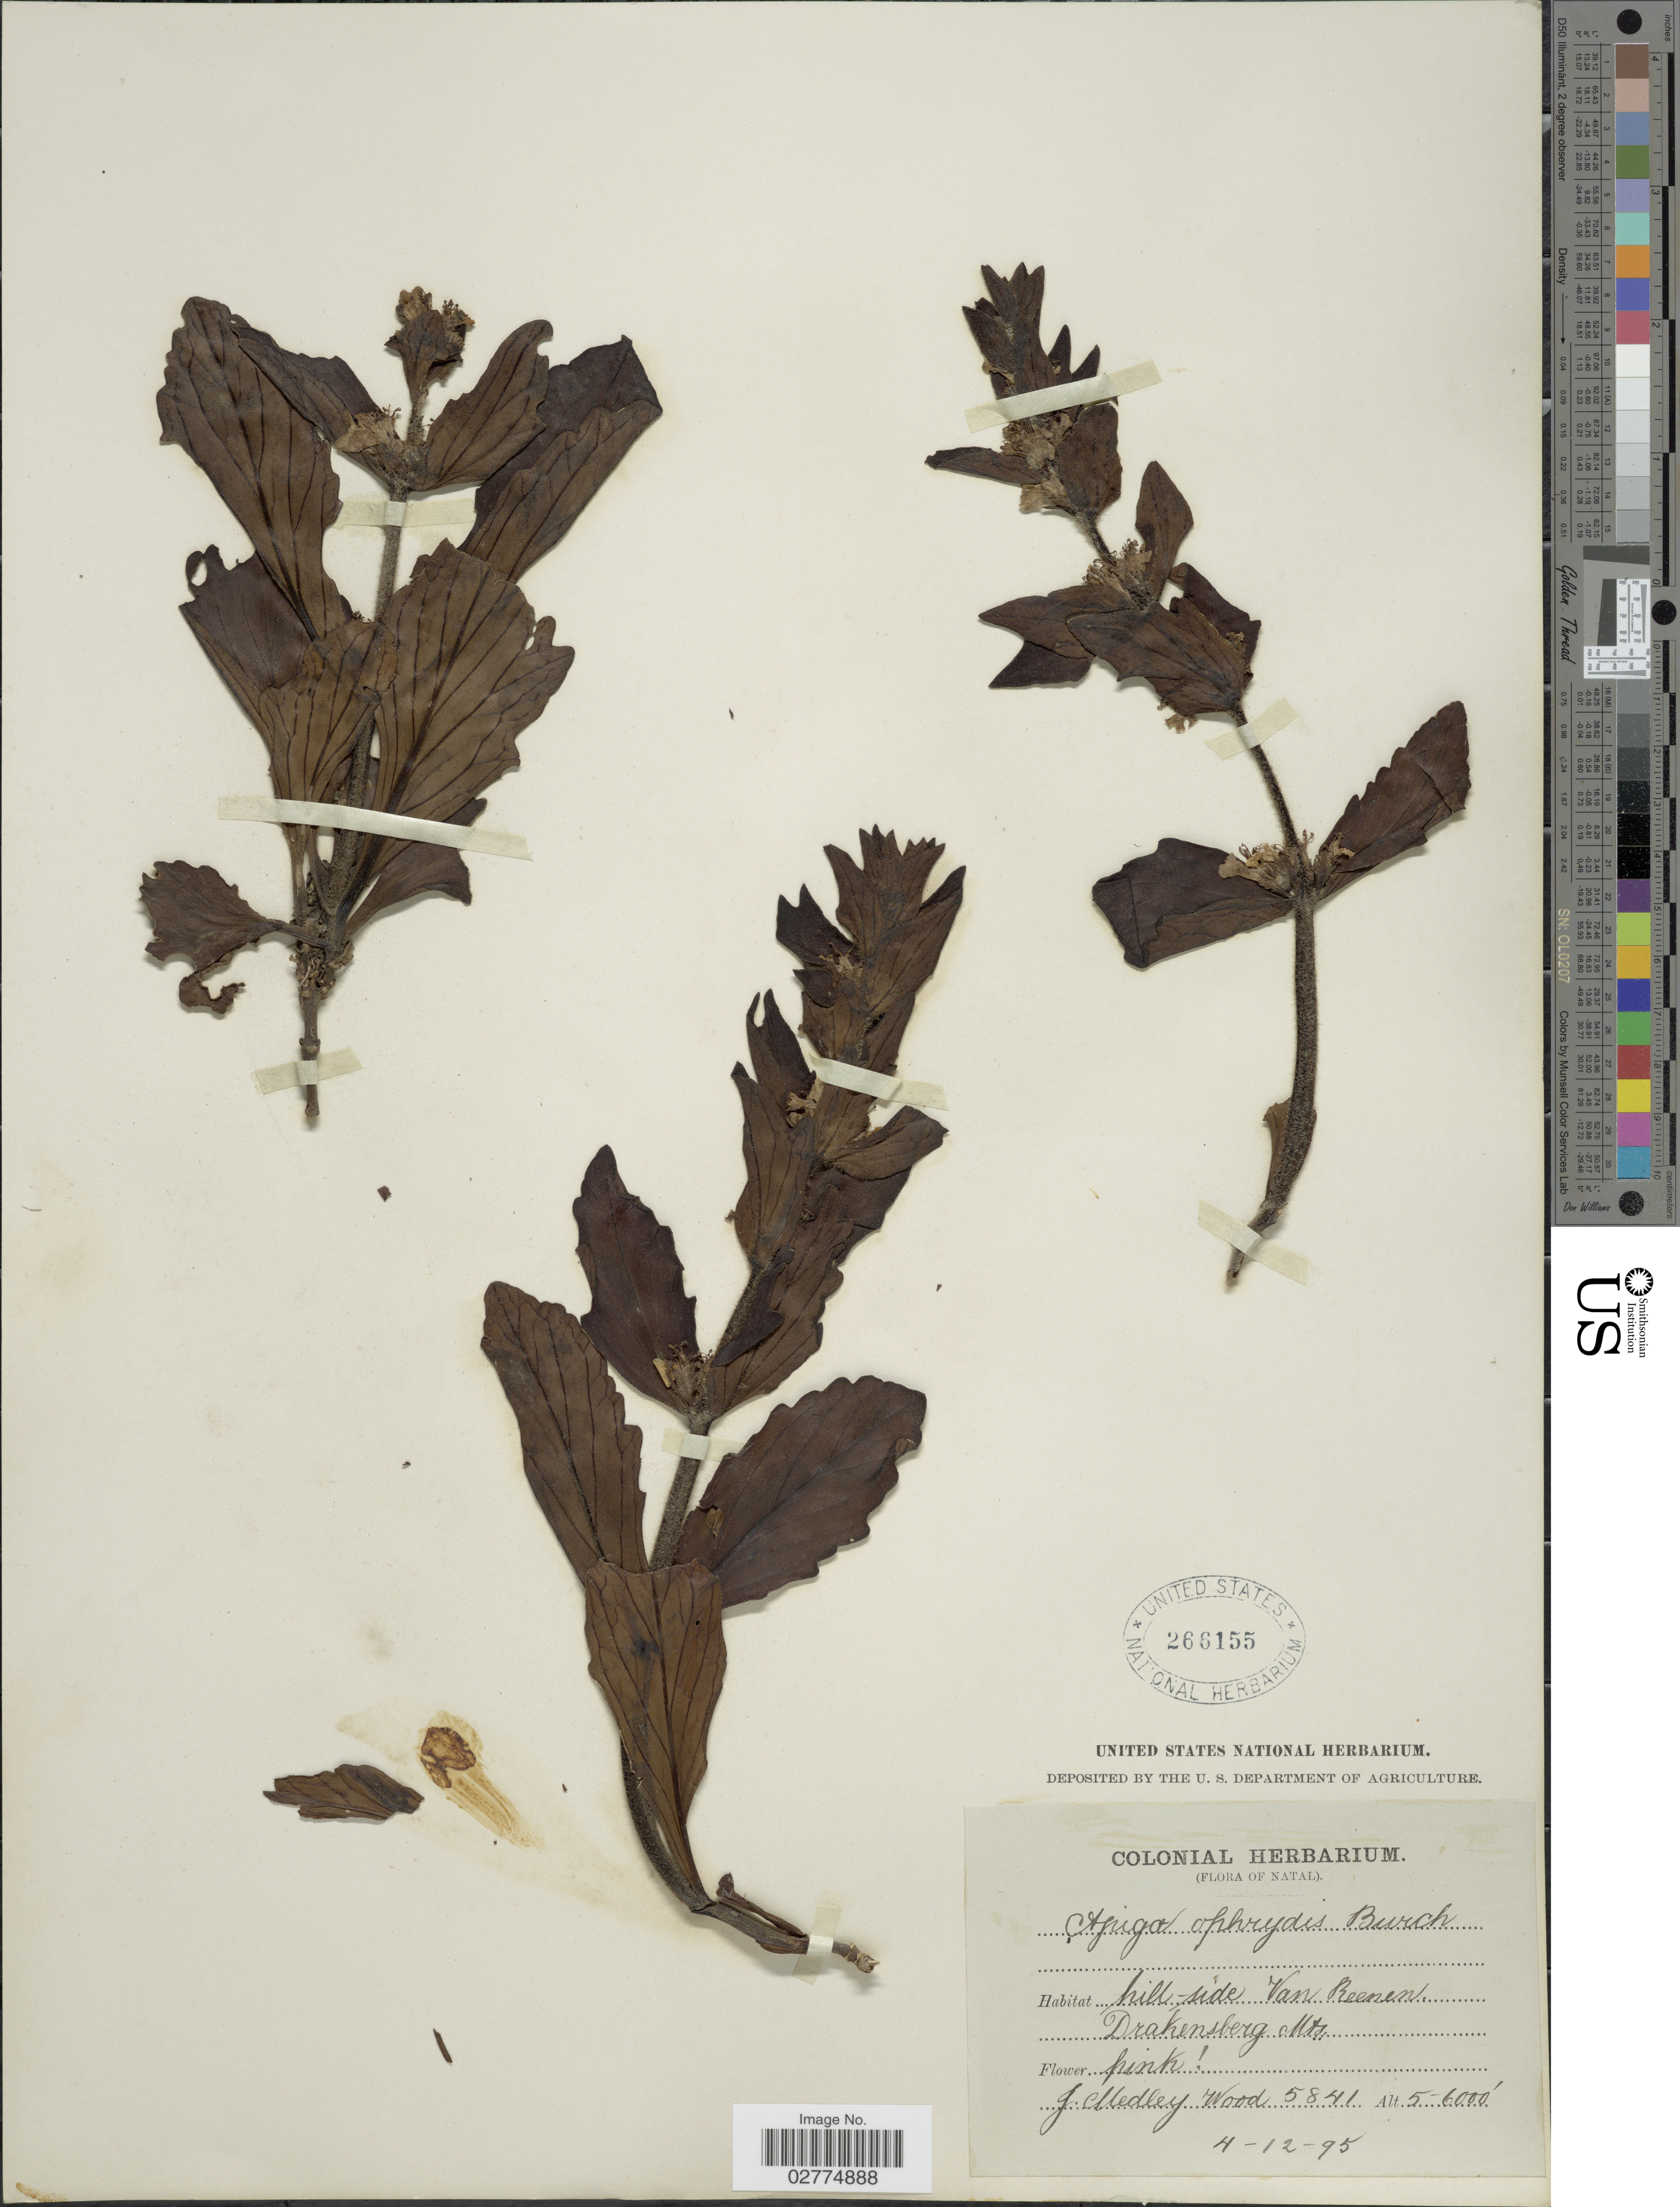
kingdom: Plantae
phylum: Tracheophyta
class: Magnoliopsida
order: Lamiales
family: Lamiaceae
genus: Ajuga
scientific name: Ajuga ophrydis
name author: Burch. ex Benth.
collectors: J. Medley Wood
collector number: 5841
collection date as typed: Transcribed d/m/y: 4/12/95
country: South Africa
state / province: KwaZulu-Natal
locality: Natal, hill-side Van Reenen, Drakensberg Mts.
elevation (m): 1524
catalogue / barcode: US 266155